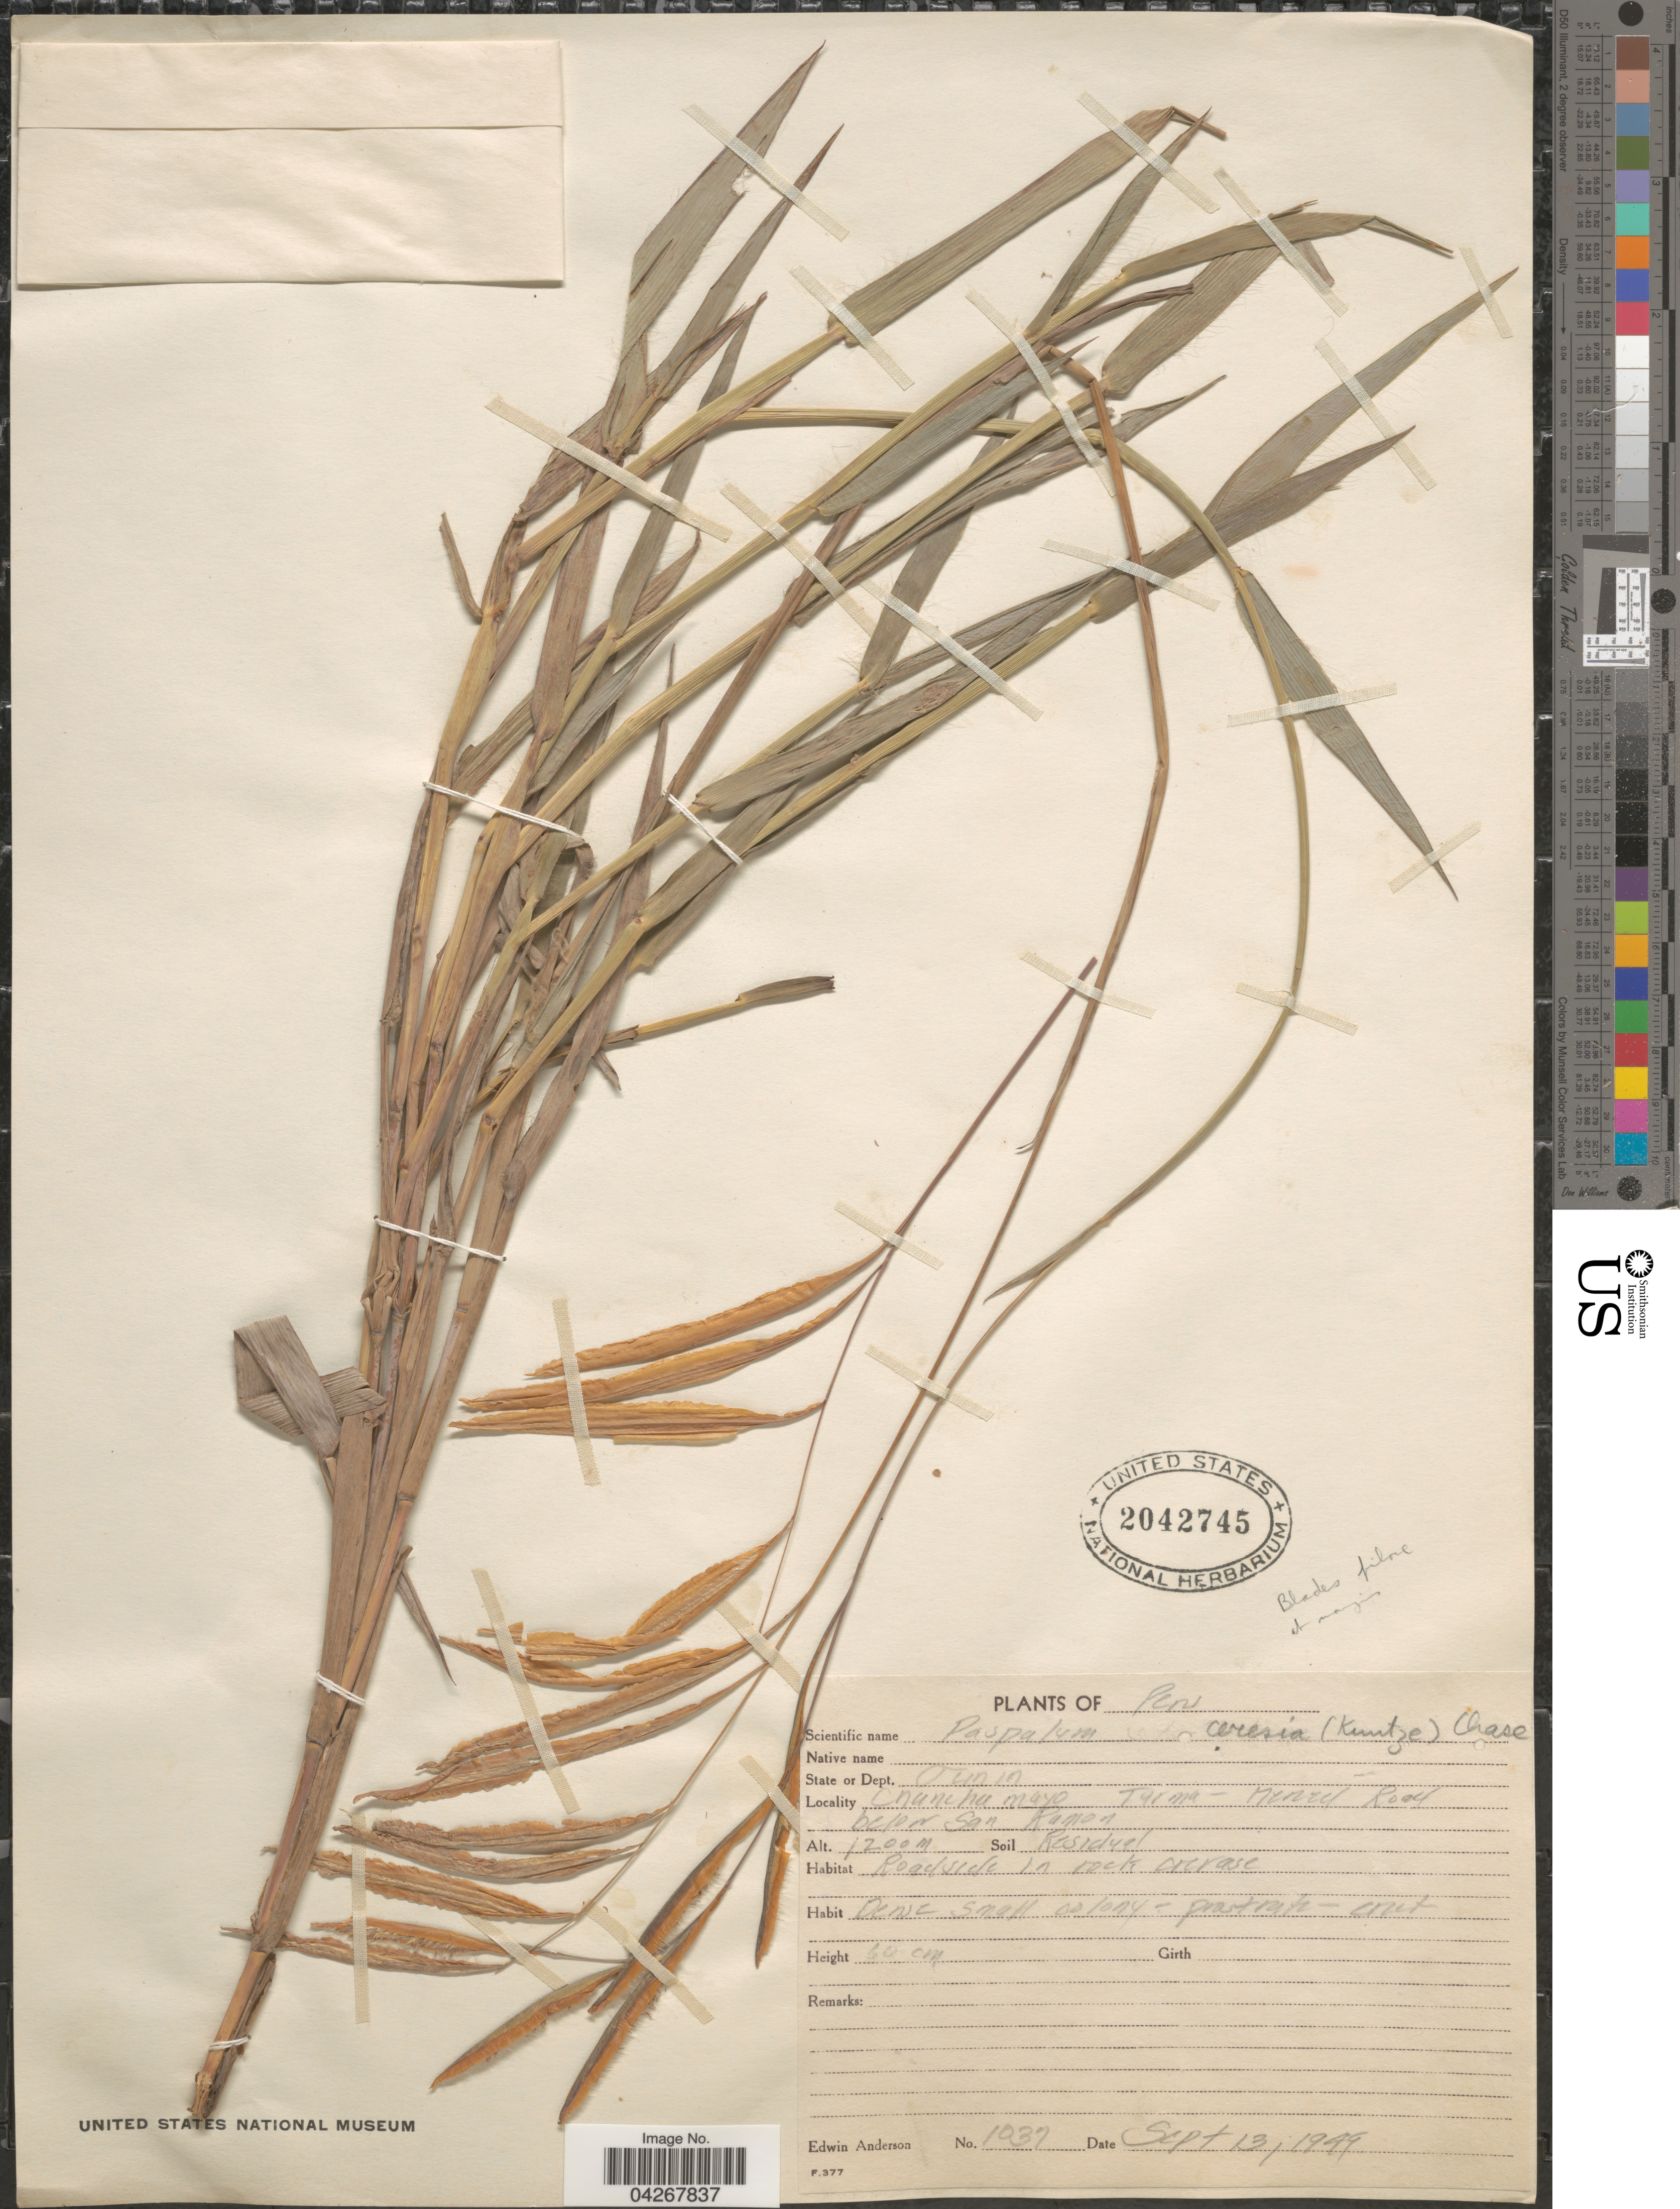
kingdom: Plantae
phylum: Tracheophyta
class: Liliopsida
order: Poales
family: Poaceae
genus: Paspalum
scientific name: Paspalum ceresia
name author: (Kuntze) Chase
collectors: E. Anderson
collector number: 1037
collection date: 1949-09-13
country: Peru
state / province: Junín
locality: State or Dept. Junin. Chanchamayo Tarma - Menzel road below San Ramon.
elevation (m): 1200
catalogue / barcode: US 2042745